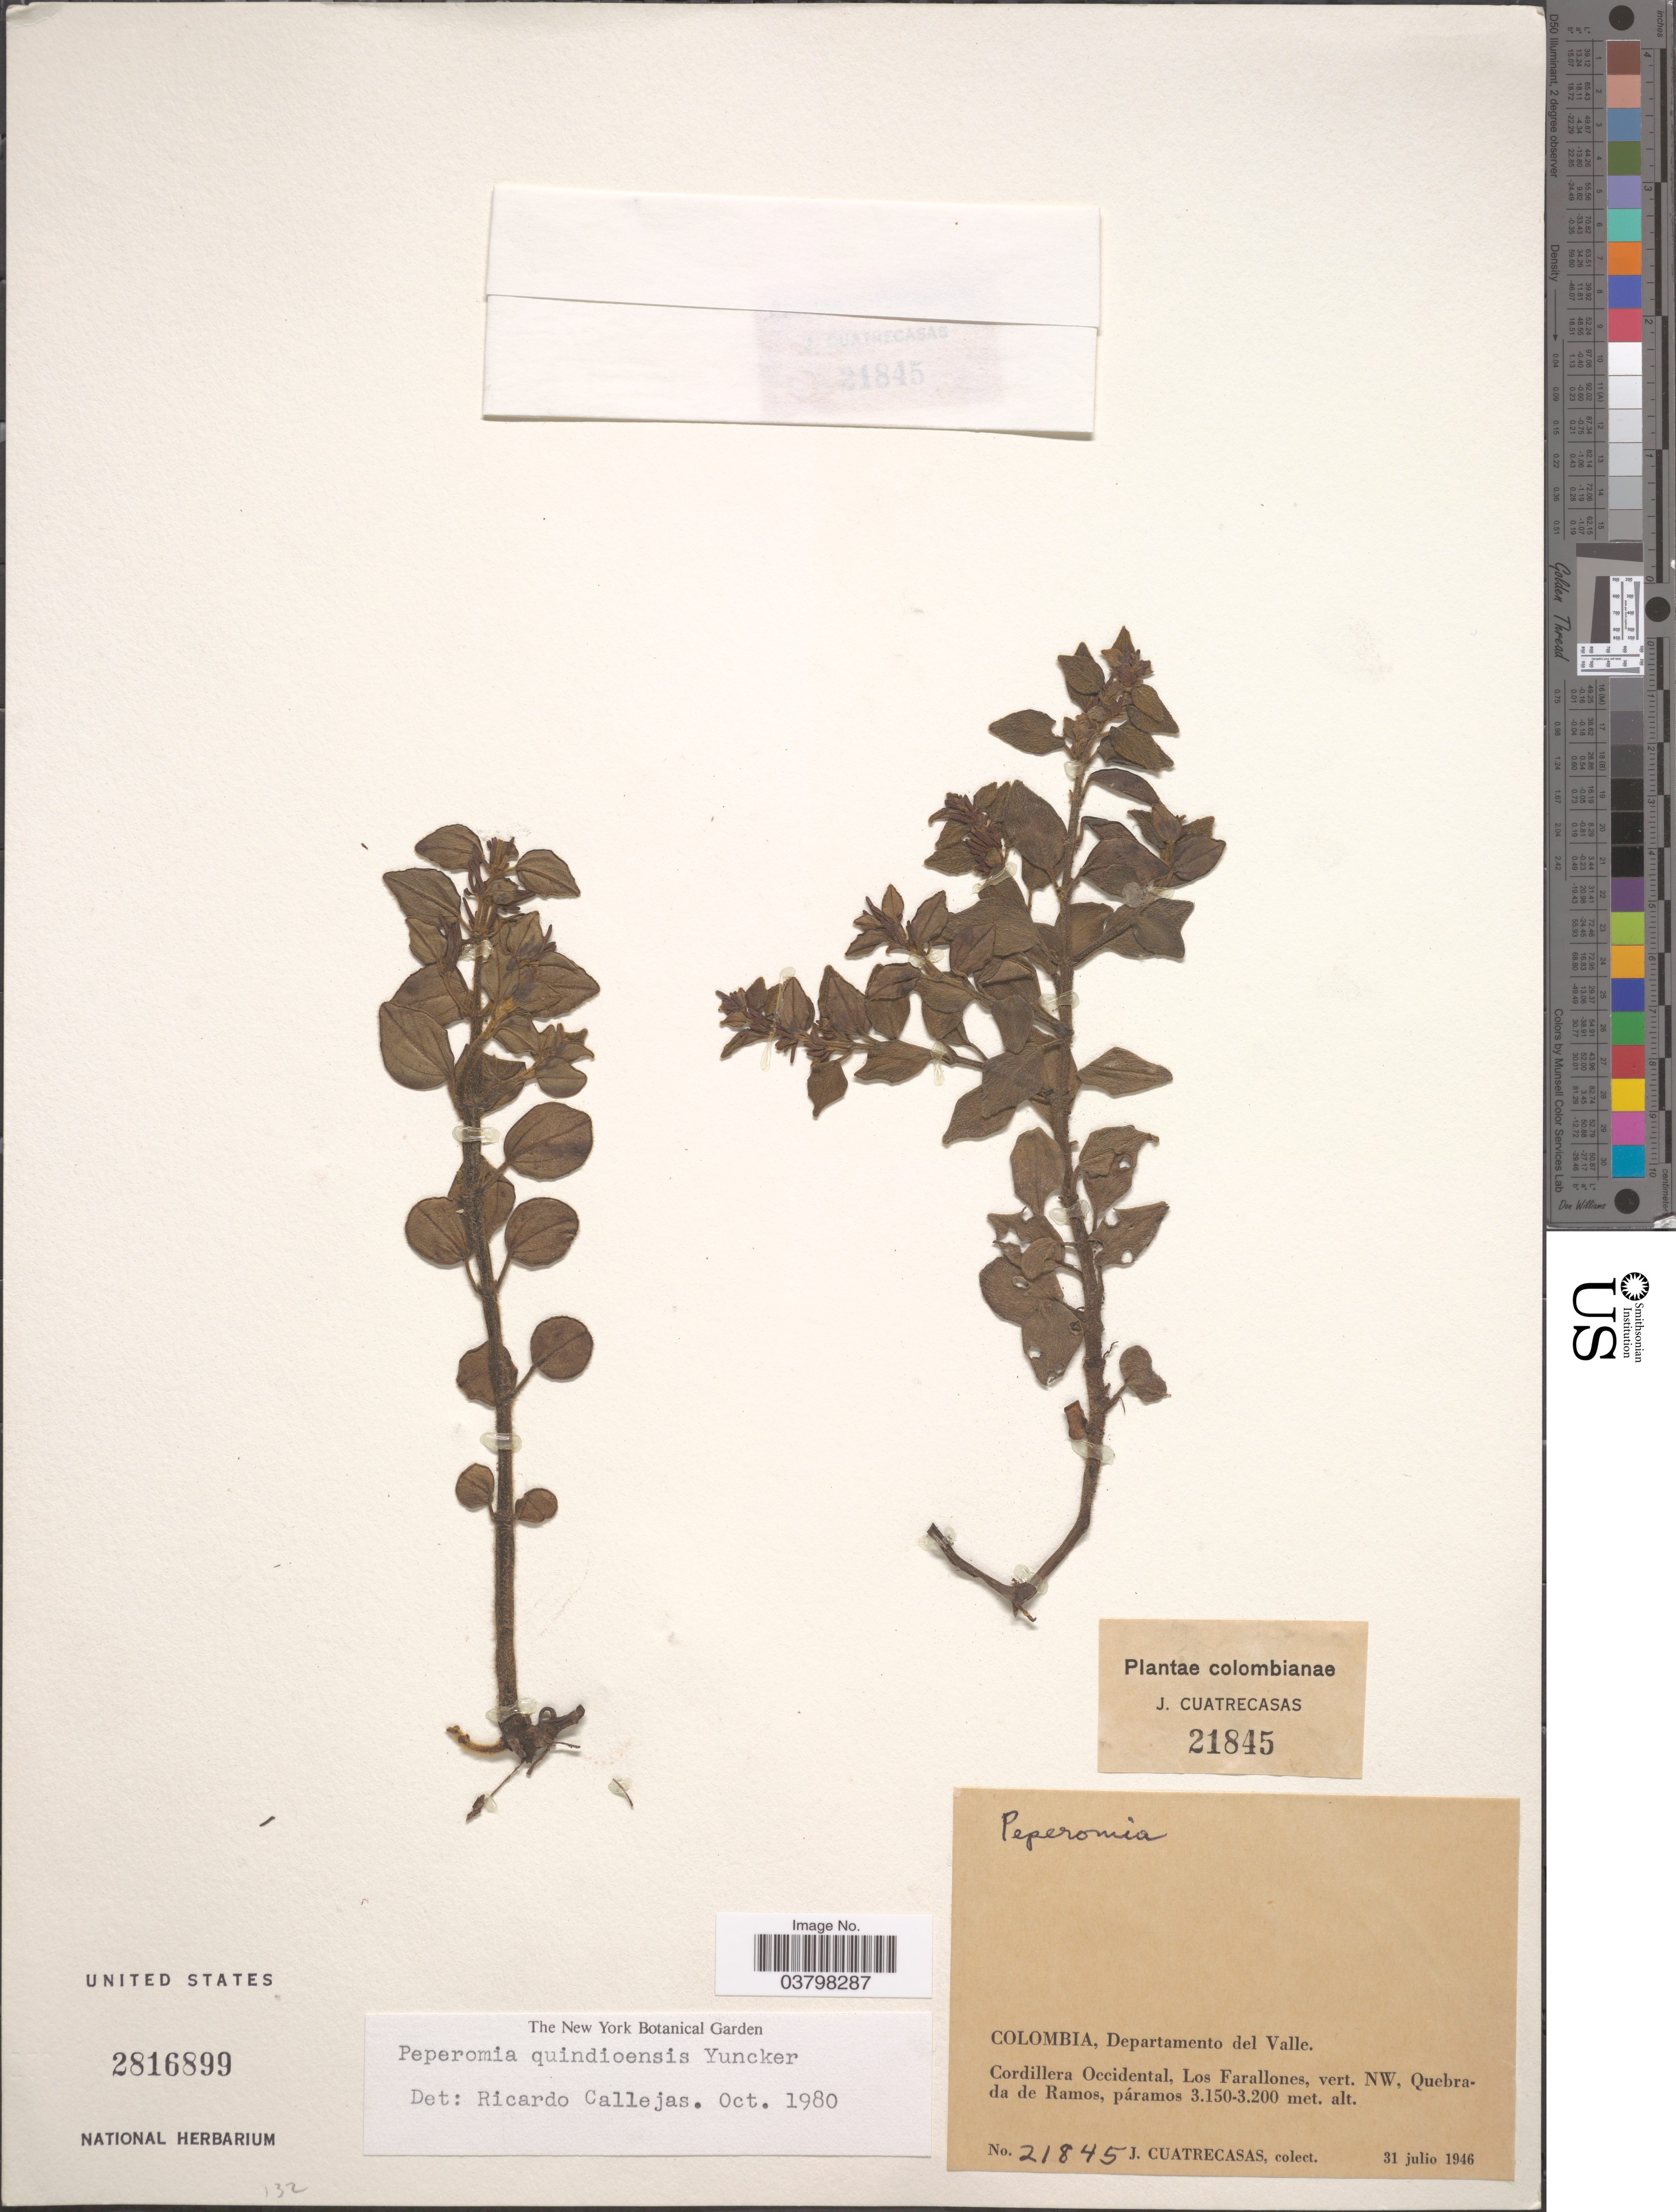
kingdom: Plantae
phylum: Tracheophyta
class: Magnoliopsida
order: Piperales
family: Piperaceae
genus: Peperomia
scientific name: Peperomia quindioensis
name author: Trel. & Yunck.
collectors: J. Cuatrecasas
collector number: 21845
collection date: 1946-07-31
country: Colombia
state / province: Valle del Cauca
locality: Departamento del Valle. Cordillera Occidental, Los Farallones, vert. NW, Quebrada de Ramos, páramos.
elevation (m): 3150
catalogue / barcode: US 2816899